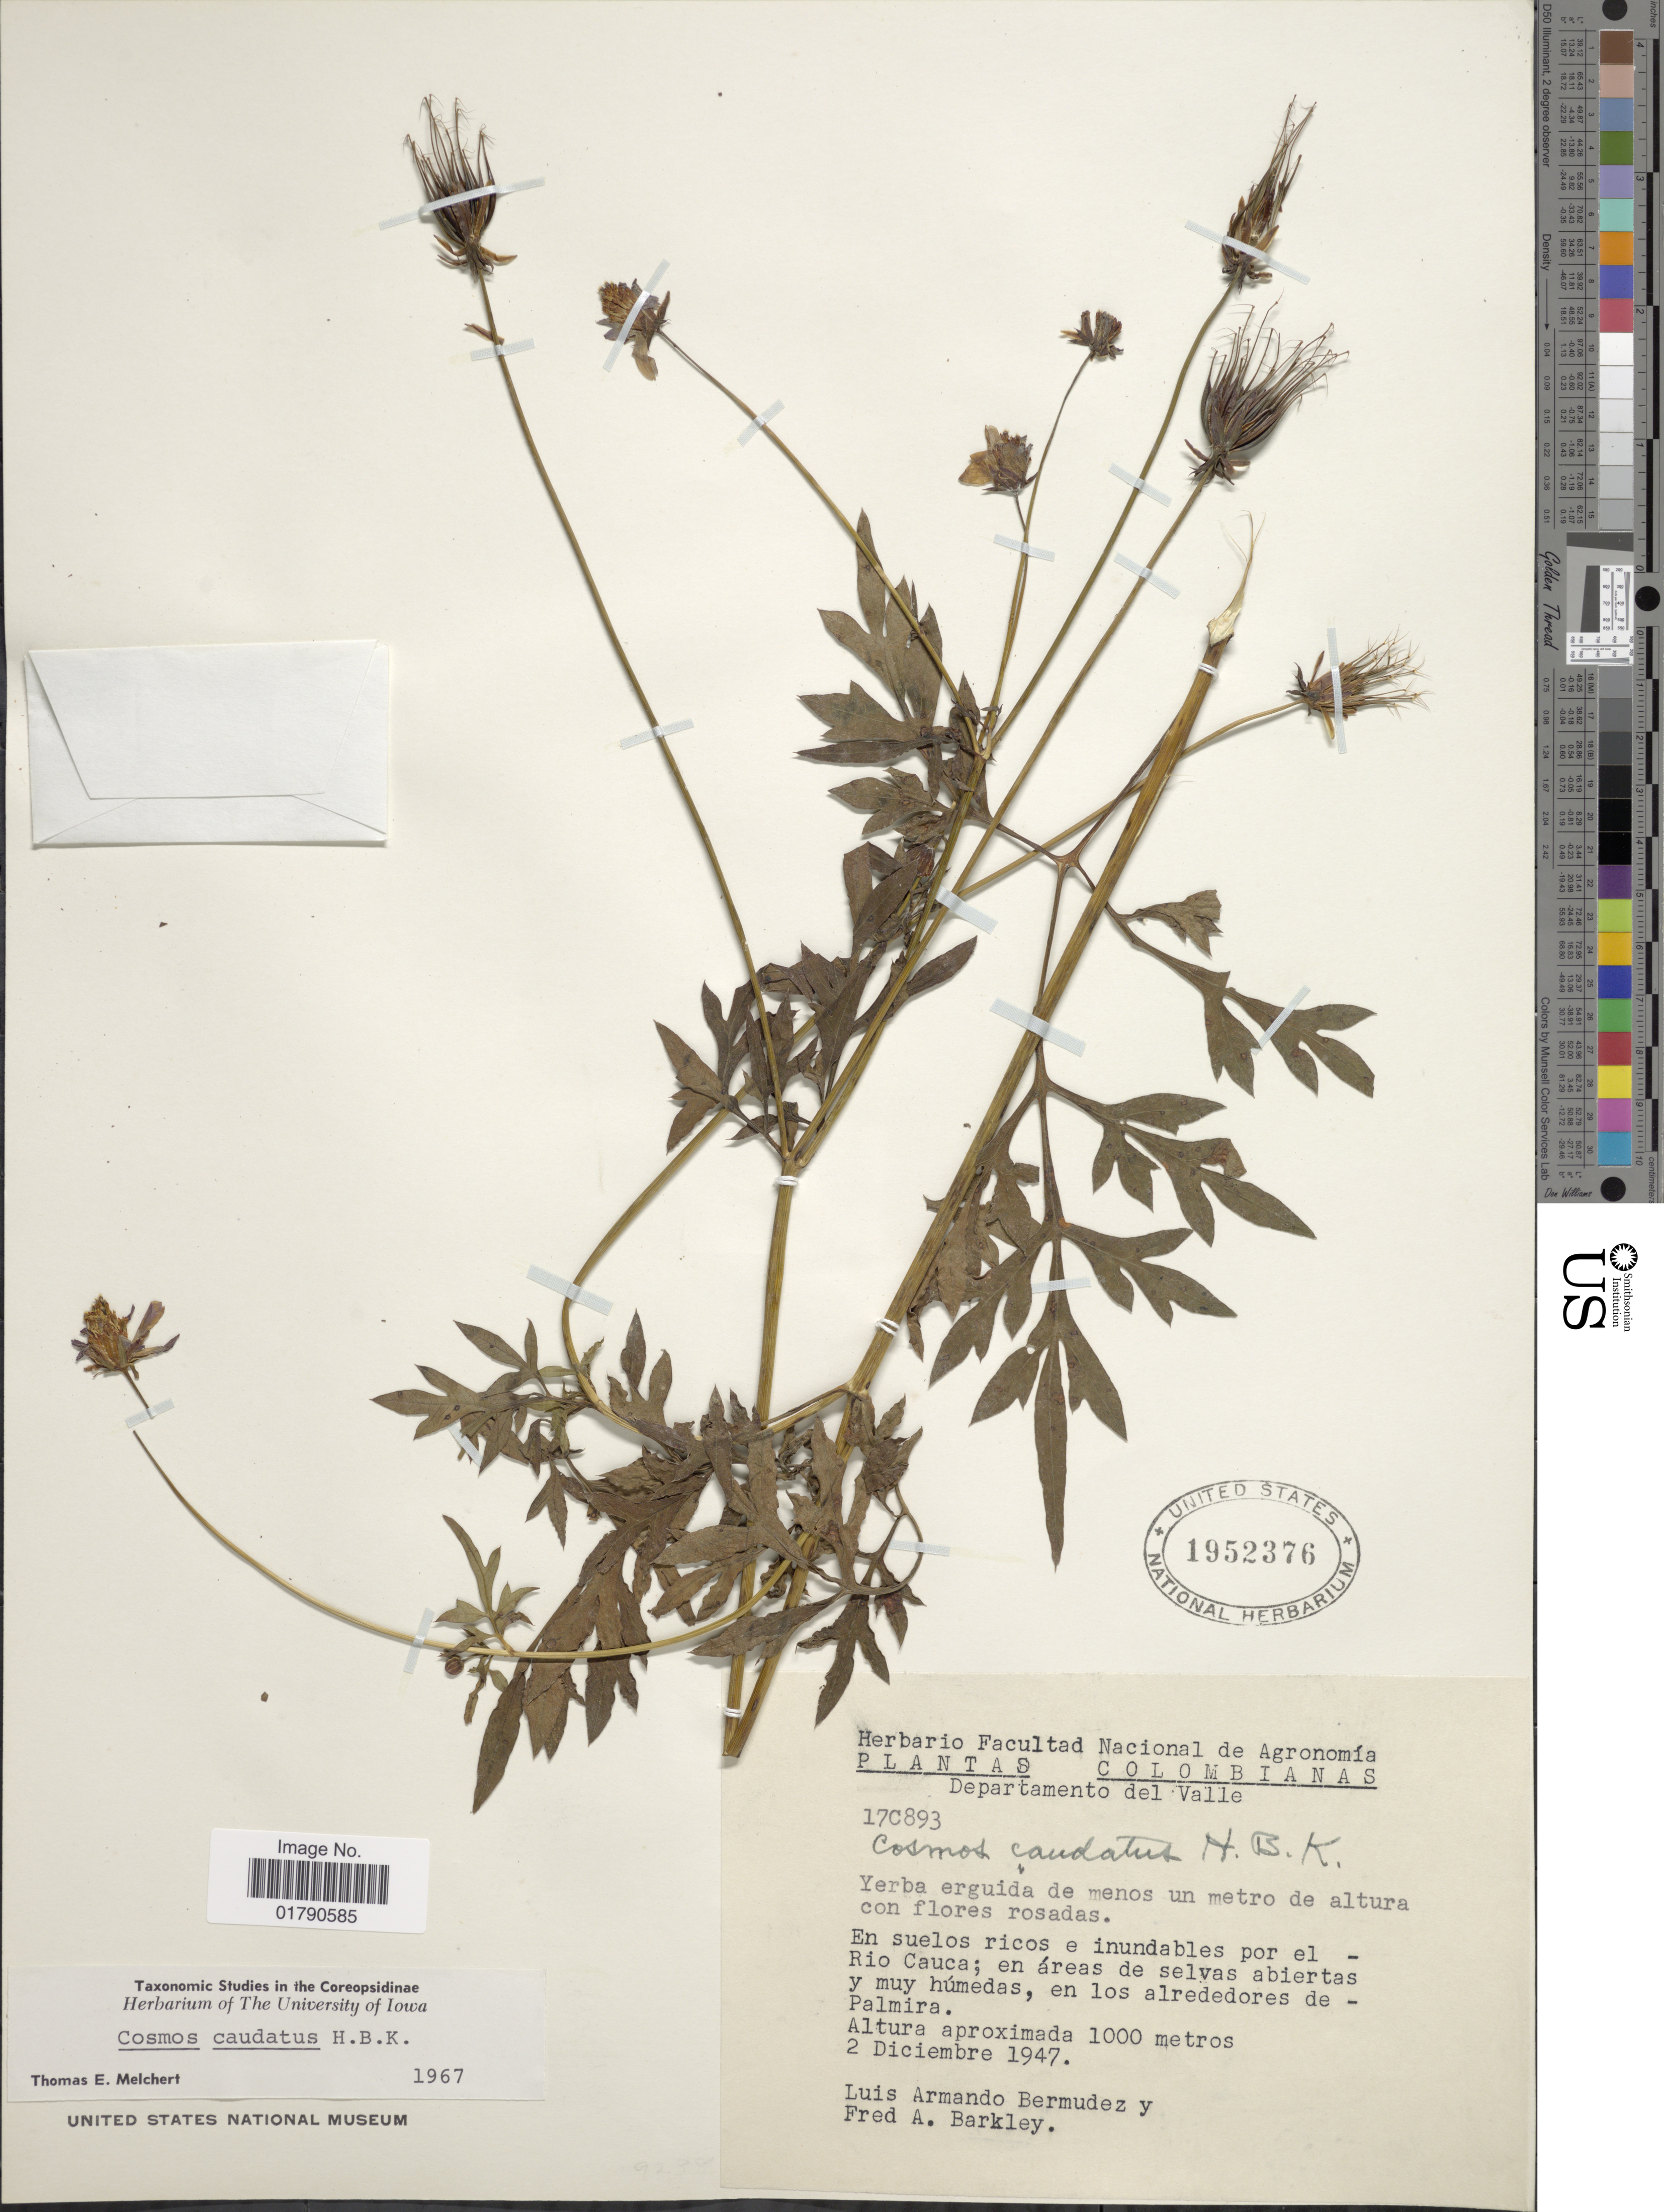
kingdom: Plantae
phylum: Tracheophyta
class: Magnoliopsida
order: Asterales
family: Asteraceae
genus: Cosmos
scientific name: Cosmos caudatus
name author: Kunth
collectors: L. Bermudez & F. A. Barkley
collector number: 17C893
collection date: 1947-12-02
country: Colombia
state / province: Valle del Cauca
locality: En suelos ricos e inundables por el-Rio Cauca, en los alrededores de-Palmira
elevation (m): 1000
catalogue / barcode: US 1952376